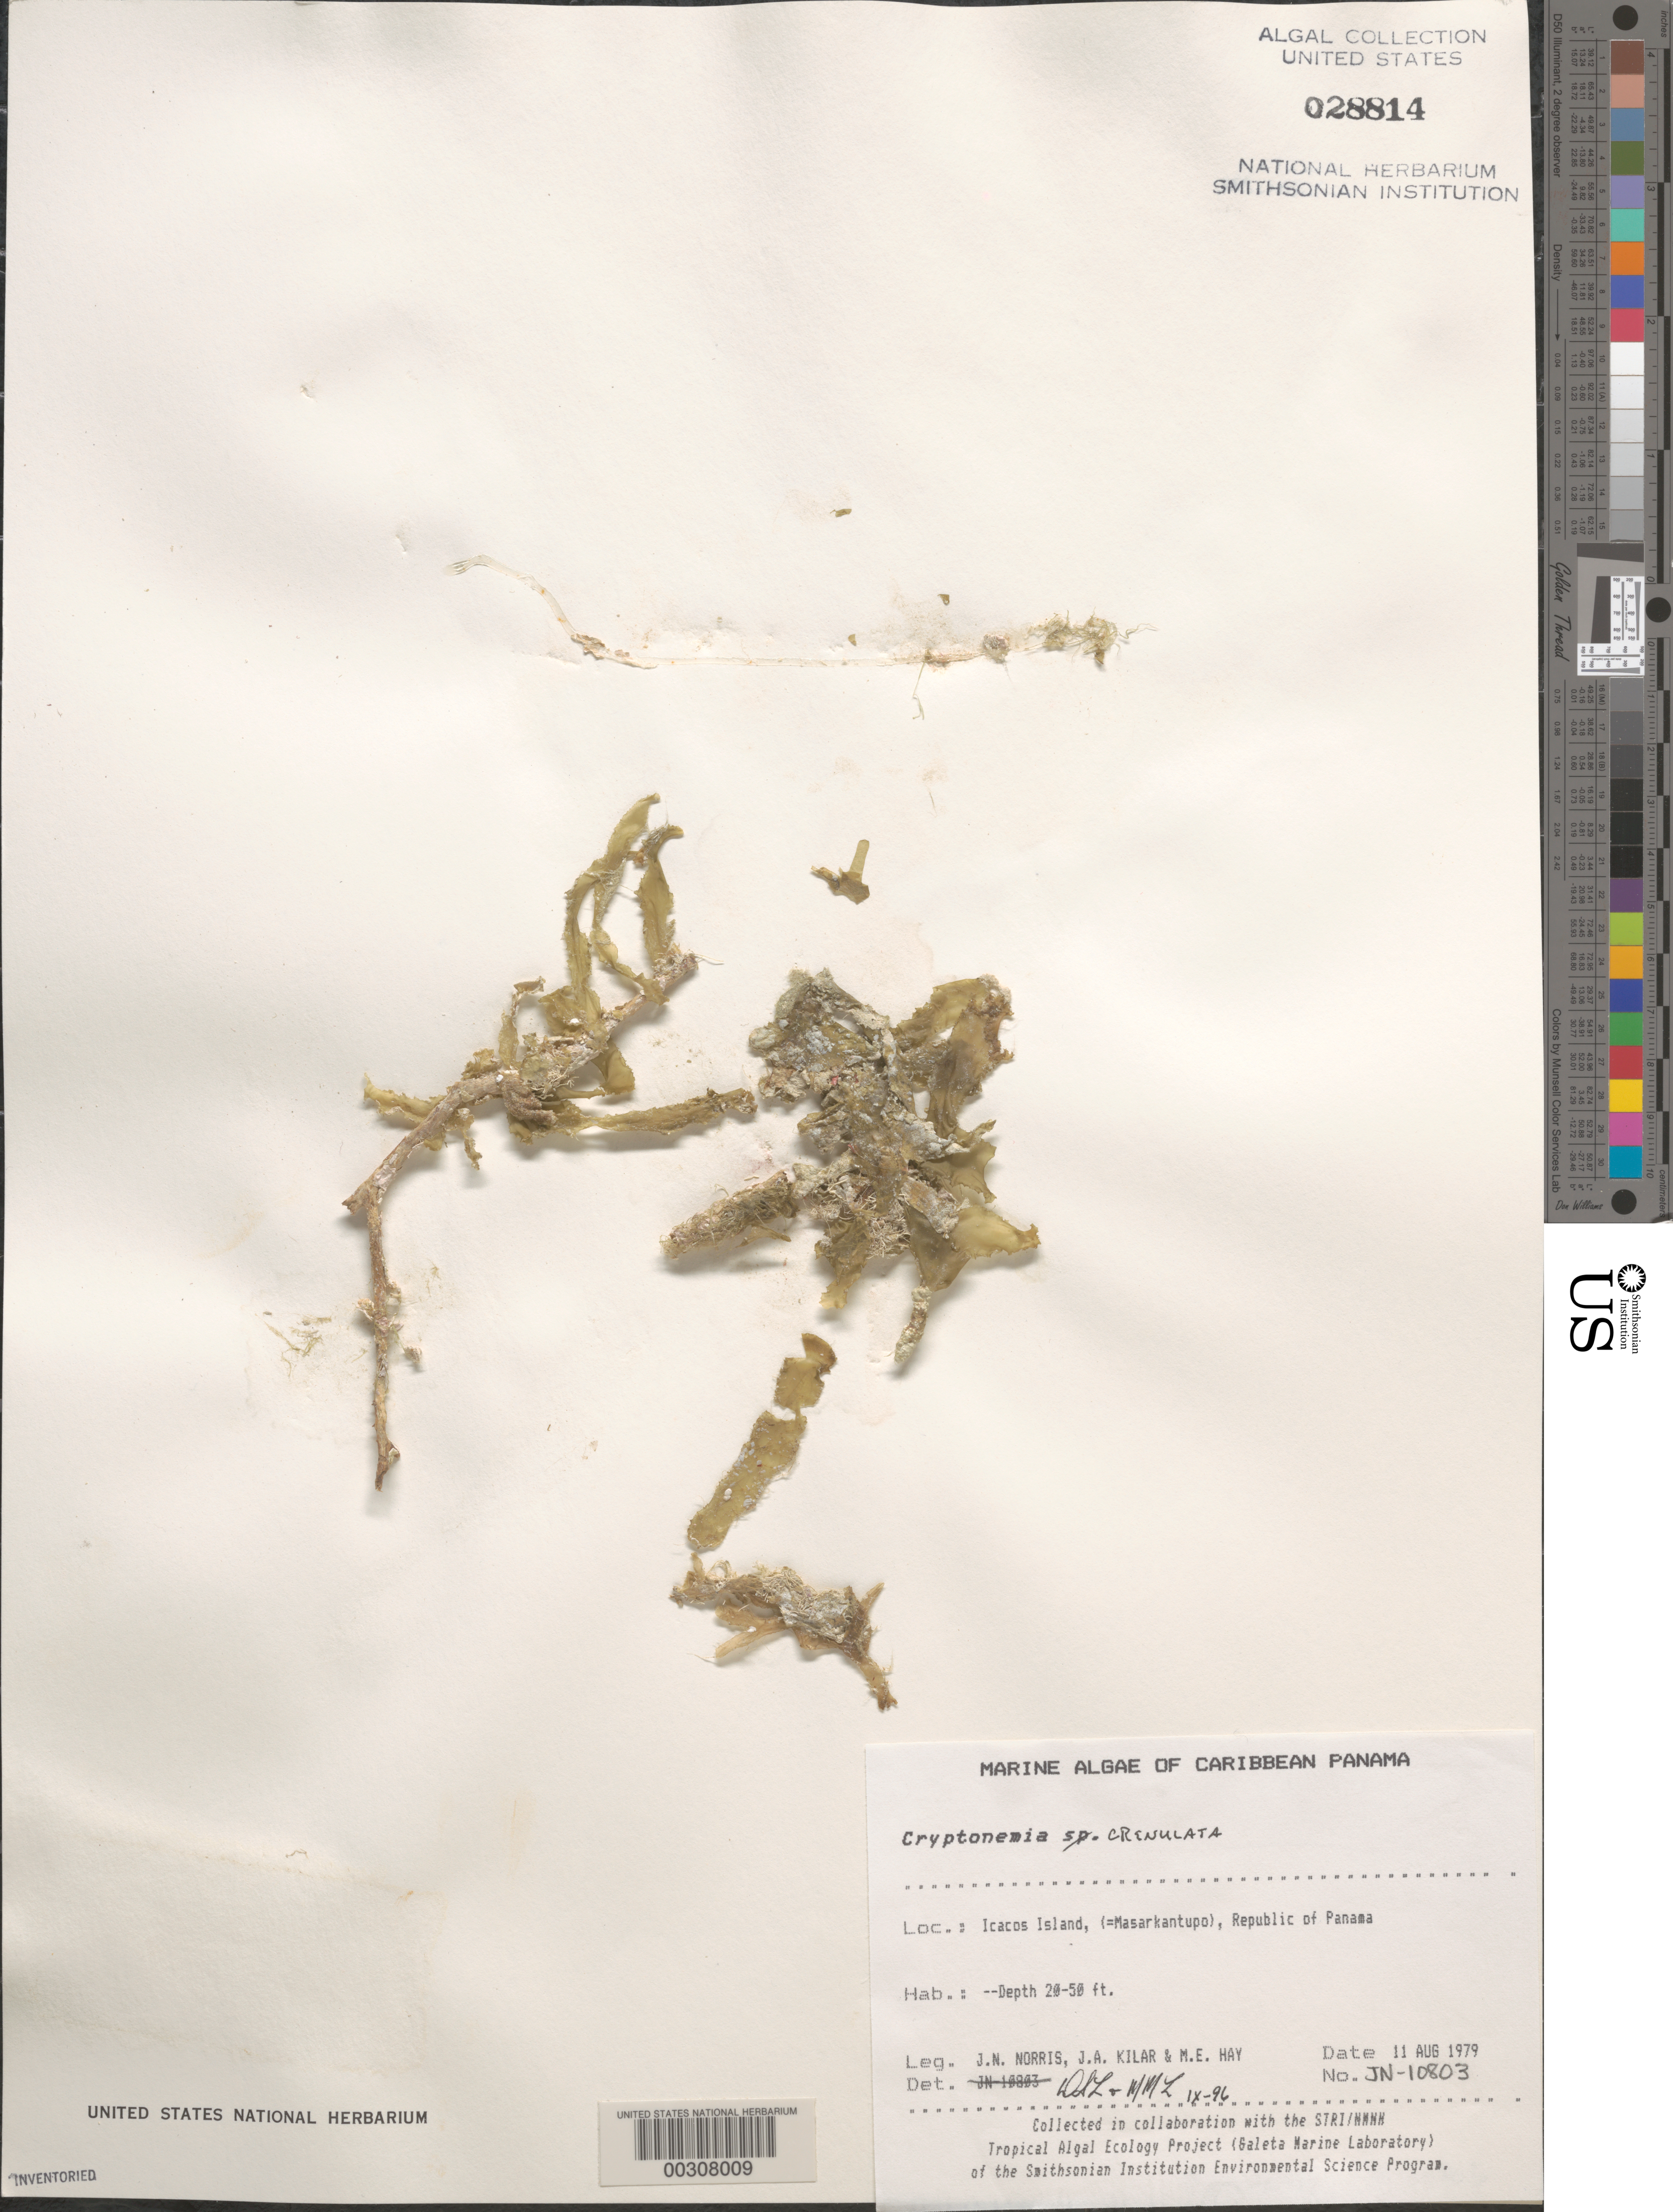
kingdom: Plantae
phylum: Rhodophyta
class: Florideophyceae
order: Halymeniales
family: Halymeniaceae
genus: Cryptonemia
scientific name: Cryptonemia crenulata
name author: (J. Agardh) J. Agardh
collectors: J. Norris, J. Kilar & M. E. Hay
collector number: JN-10803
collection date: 1979-08-11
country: Panama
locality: Caribbean Panama. Icacos Island, (=Masarkantupo), Republic of Panama.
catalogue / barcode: US 28814